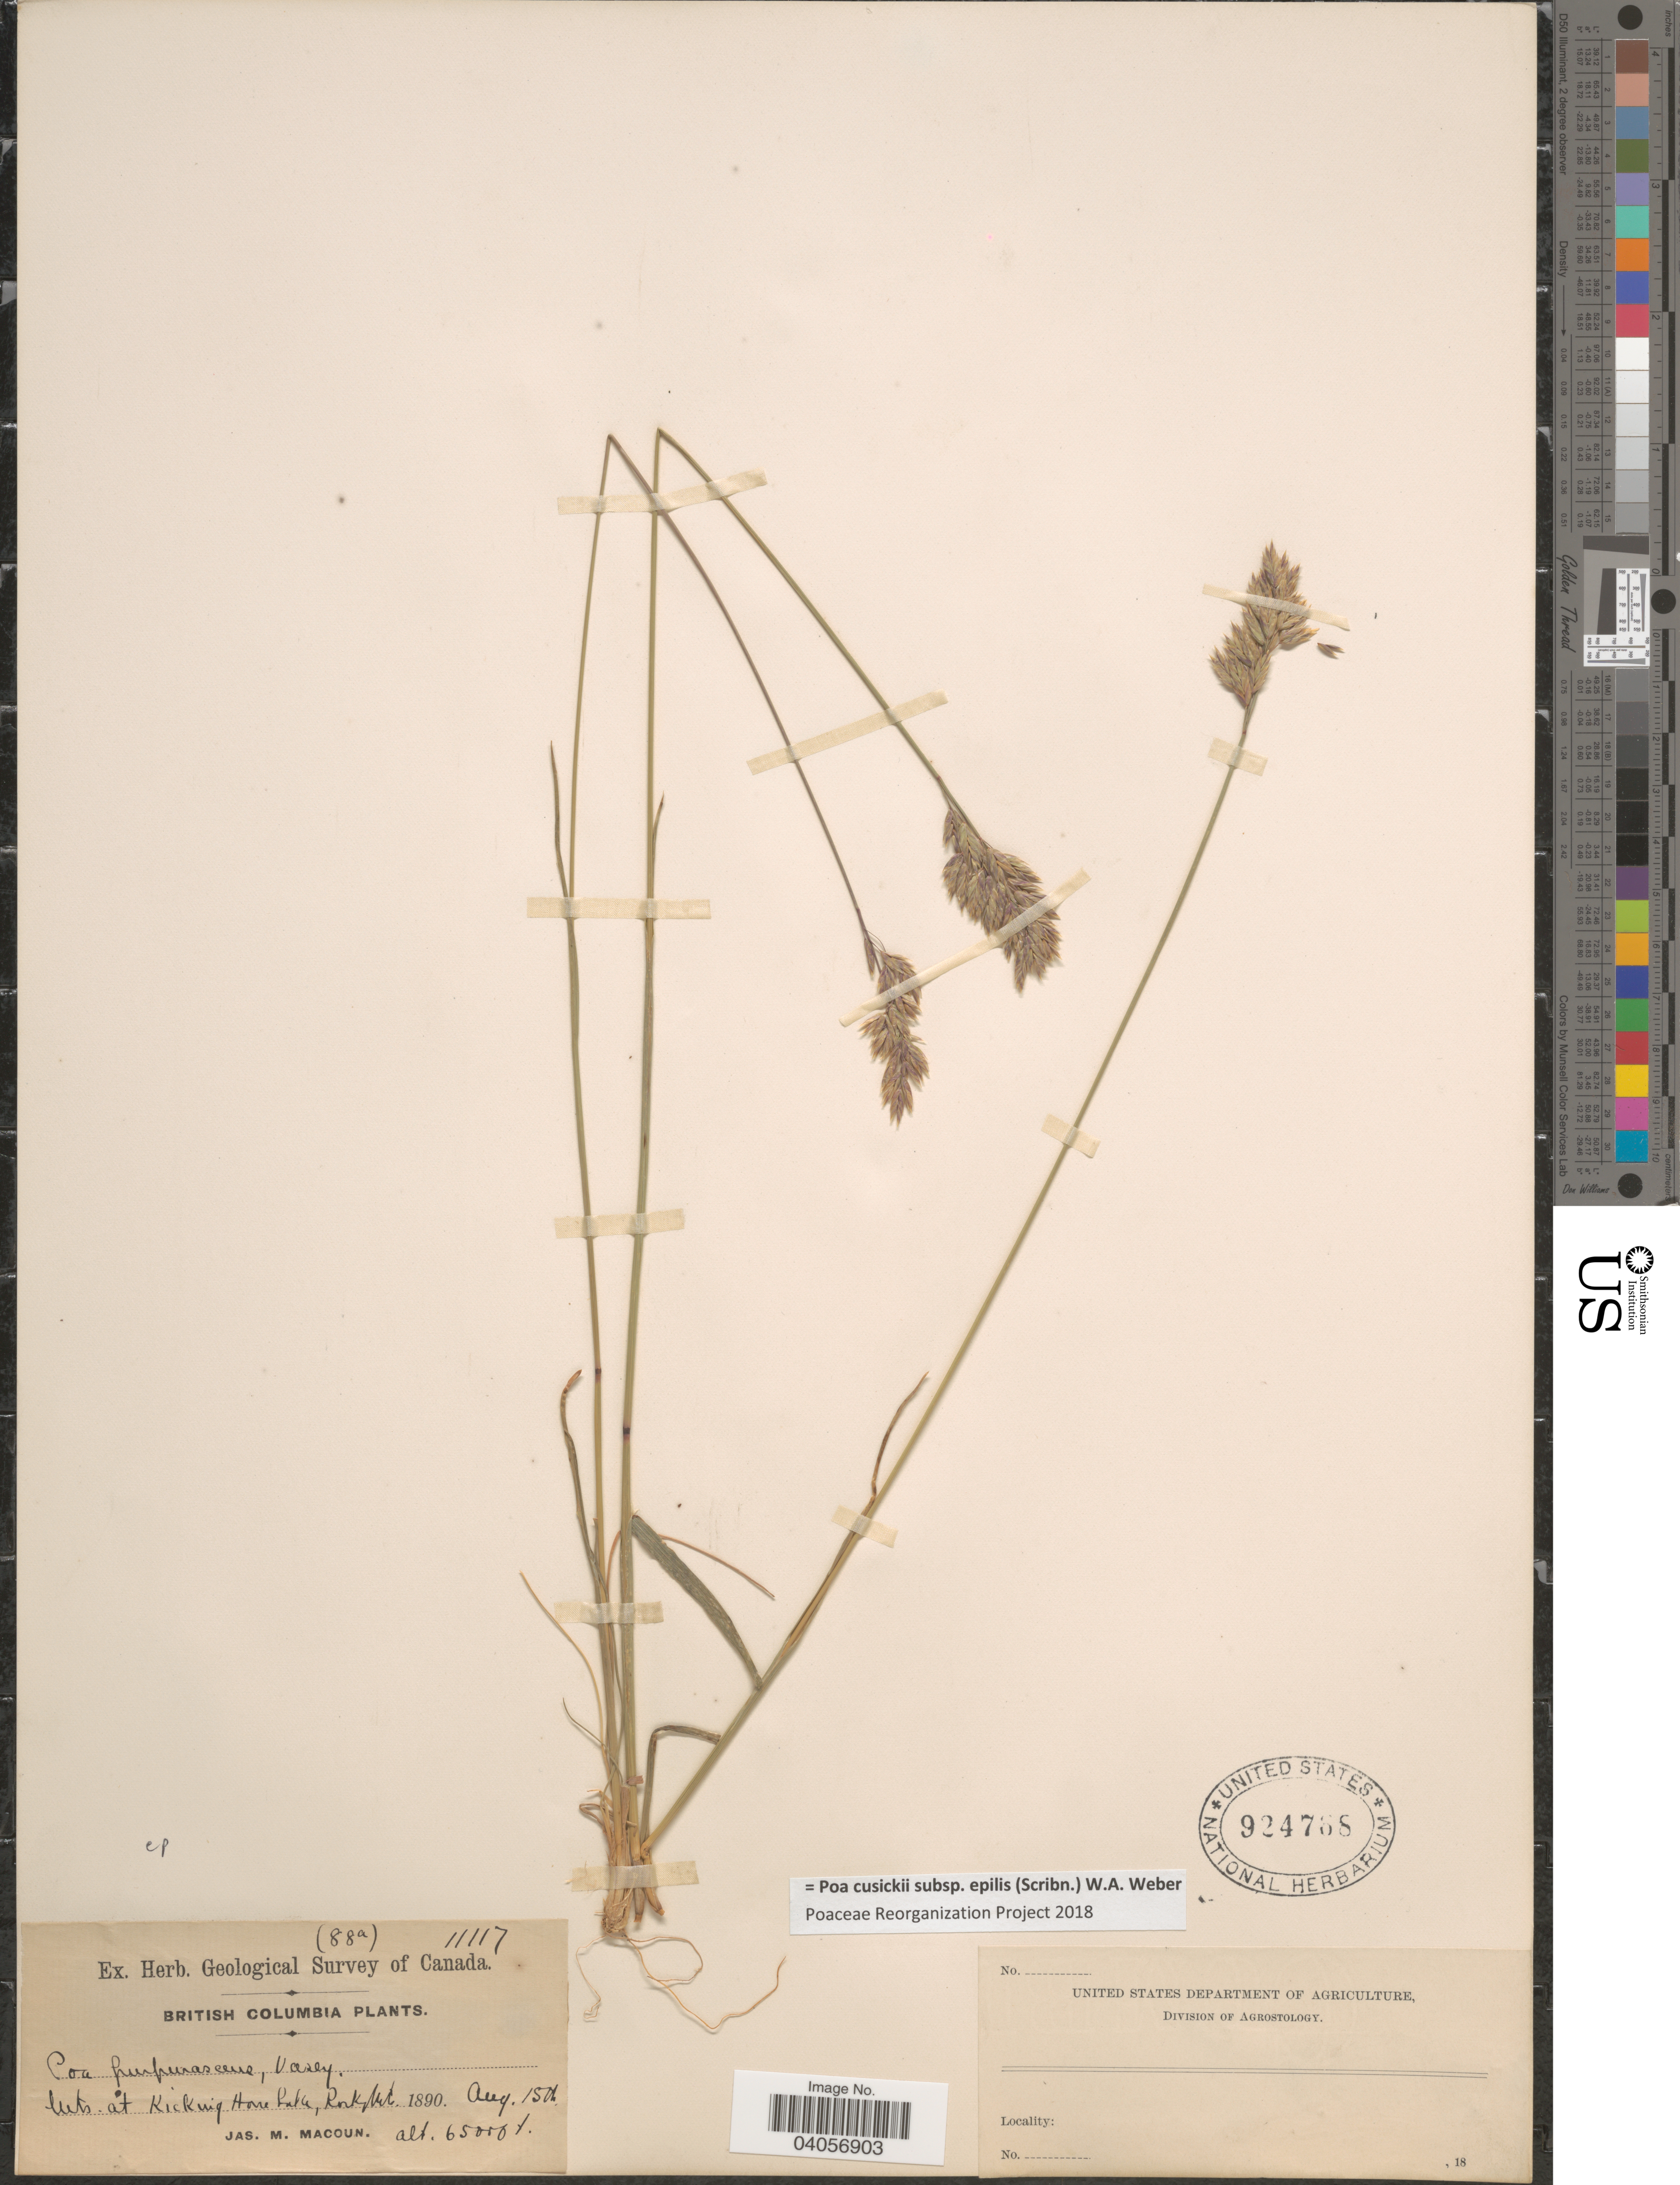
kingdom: Plantae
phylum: Tracheophyta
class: Liliopsida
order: Poales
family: Poaceae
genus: Poa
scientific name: Poa cusickii subsp. epilis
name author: (Scribn.) W.A. Weber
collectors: J. M. Macoun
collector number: (88a)11117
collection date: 1890-08-15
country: Canada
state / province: British Columbia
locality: Mts. at Kicking Horse Lake, Rocky Mt.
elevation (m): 1981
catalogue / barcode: US 924768